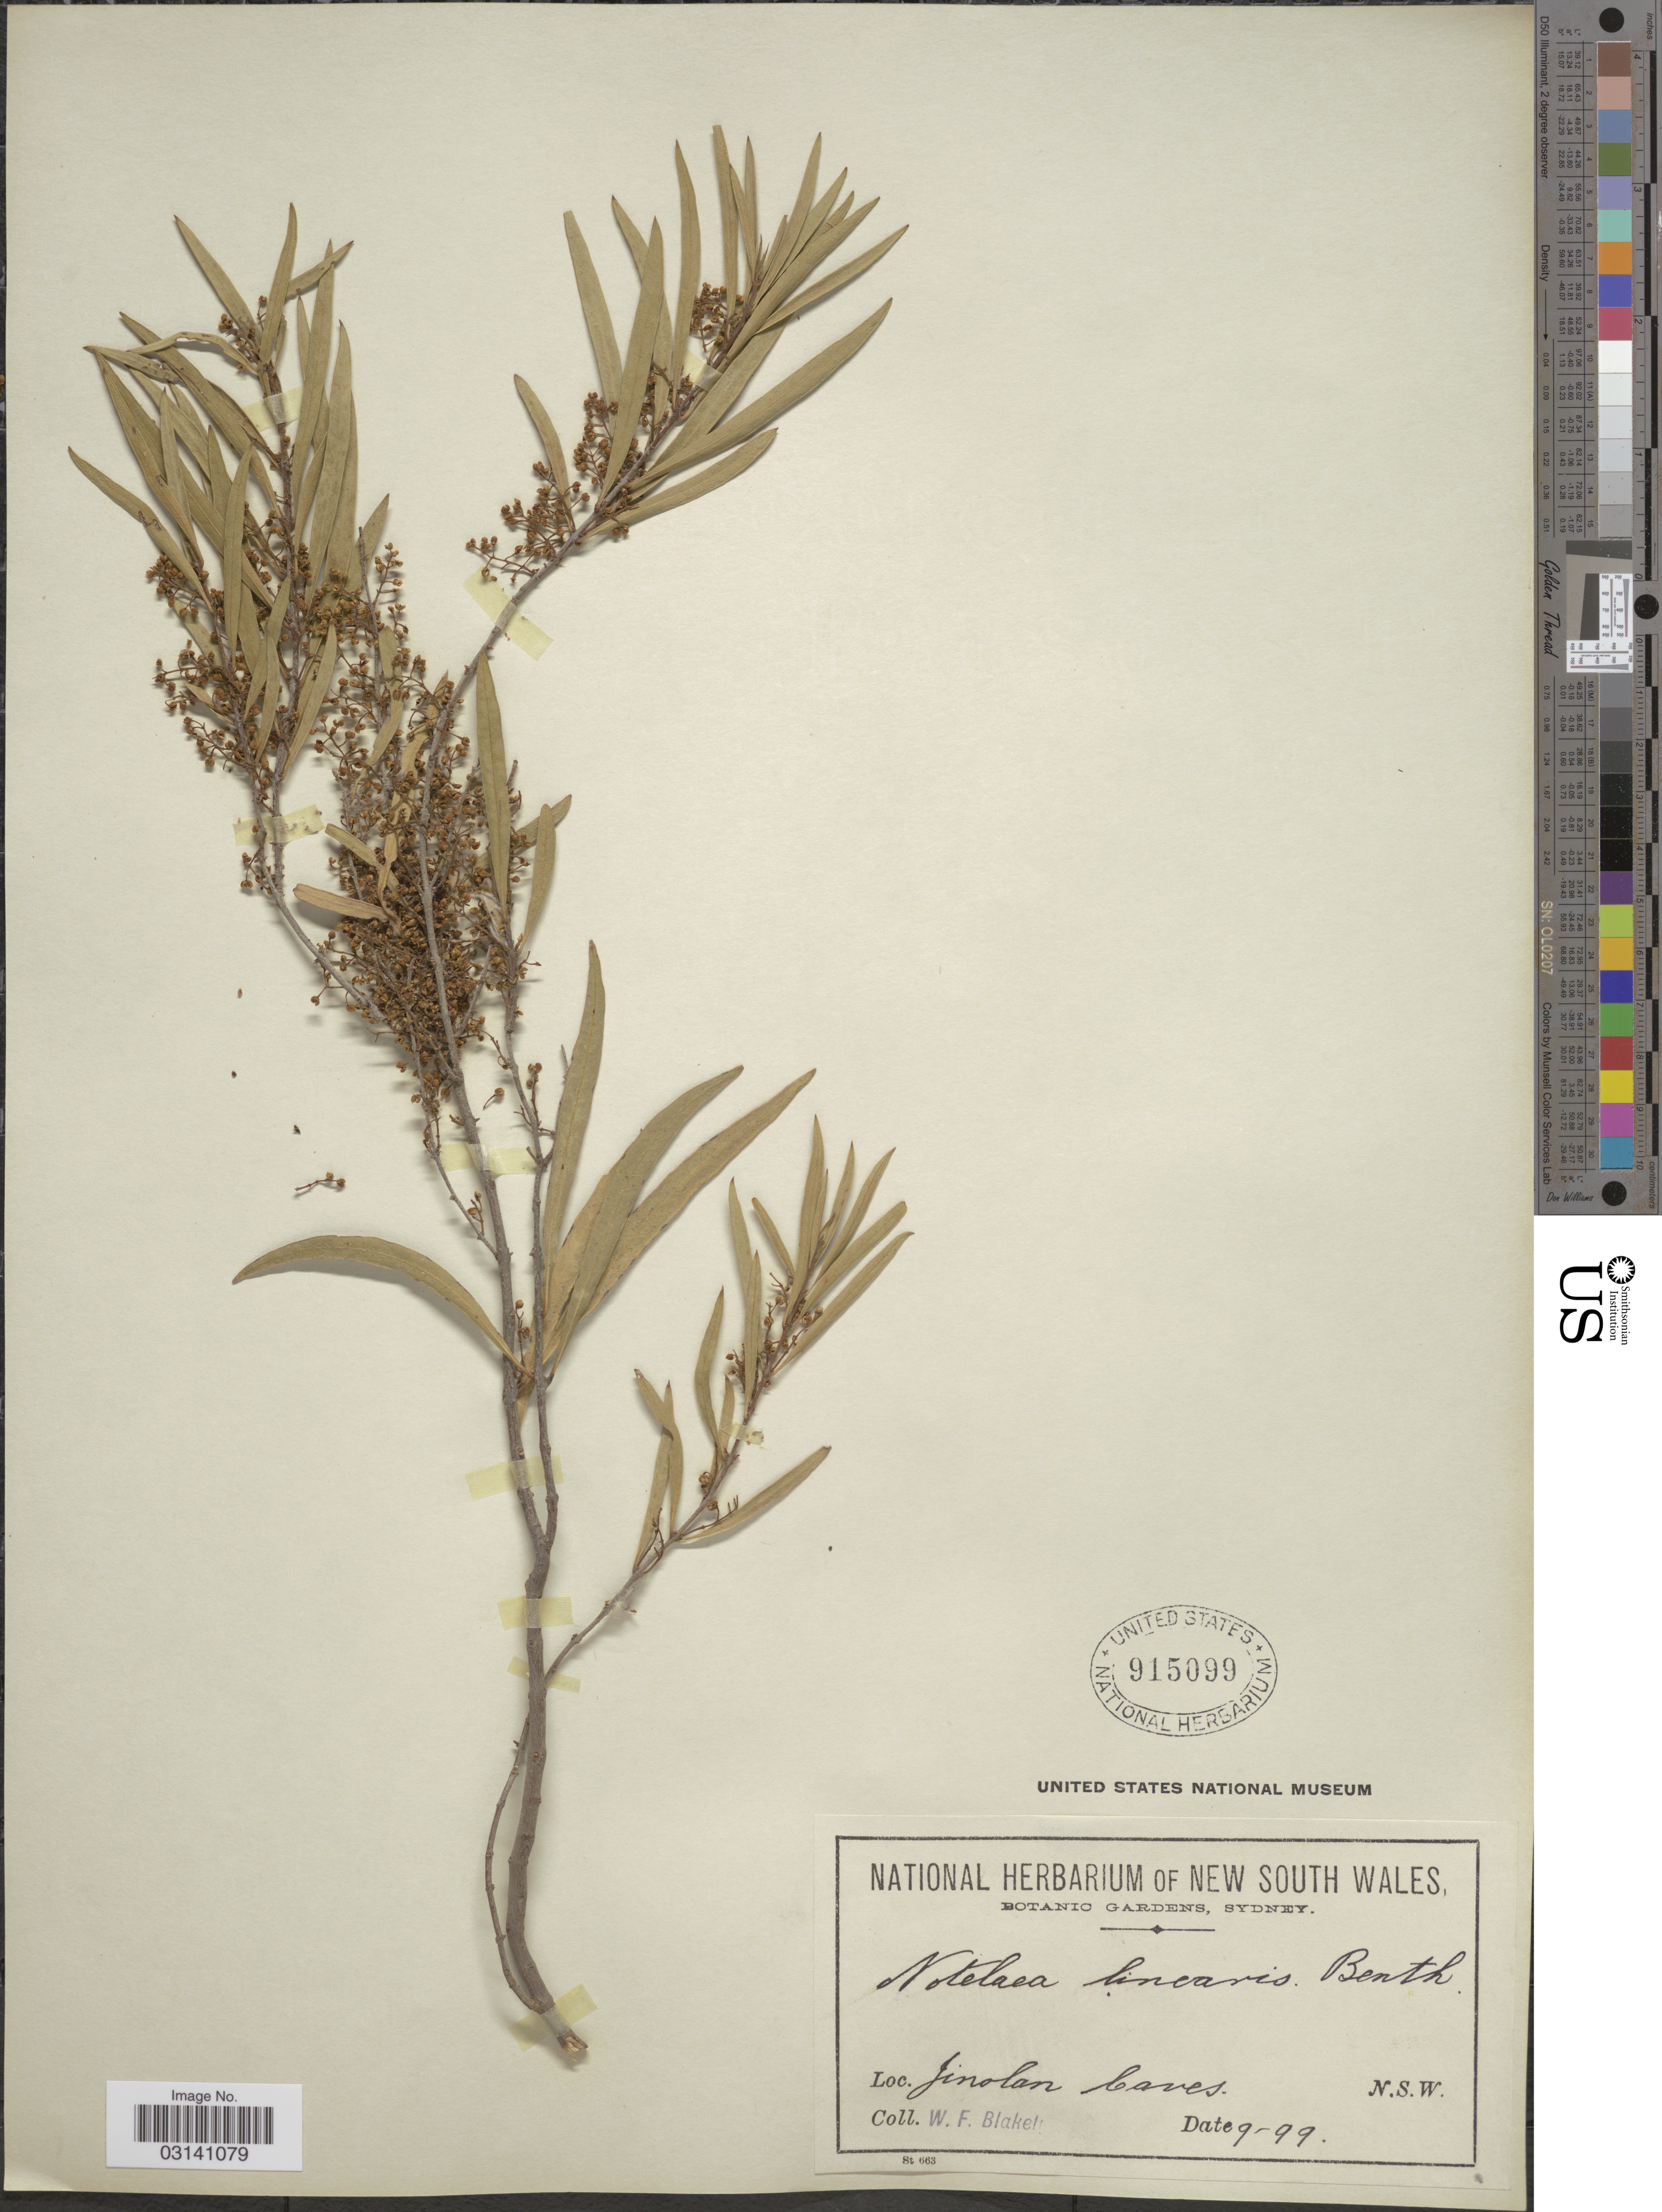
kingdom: Plantae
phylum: Tracheophyta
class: Magnoliopsida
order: Lamiales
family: Oleaceae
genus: Notelaea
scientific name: Notelaea linearis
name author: Benth.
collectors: W. Blakely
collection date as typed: Transcribed d/m/y: /9/99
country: Australia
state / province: New South Wales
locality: Jinolan Caves. N.S.W.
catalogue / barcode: US 915099